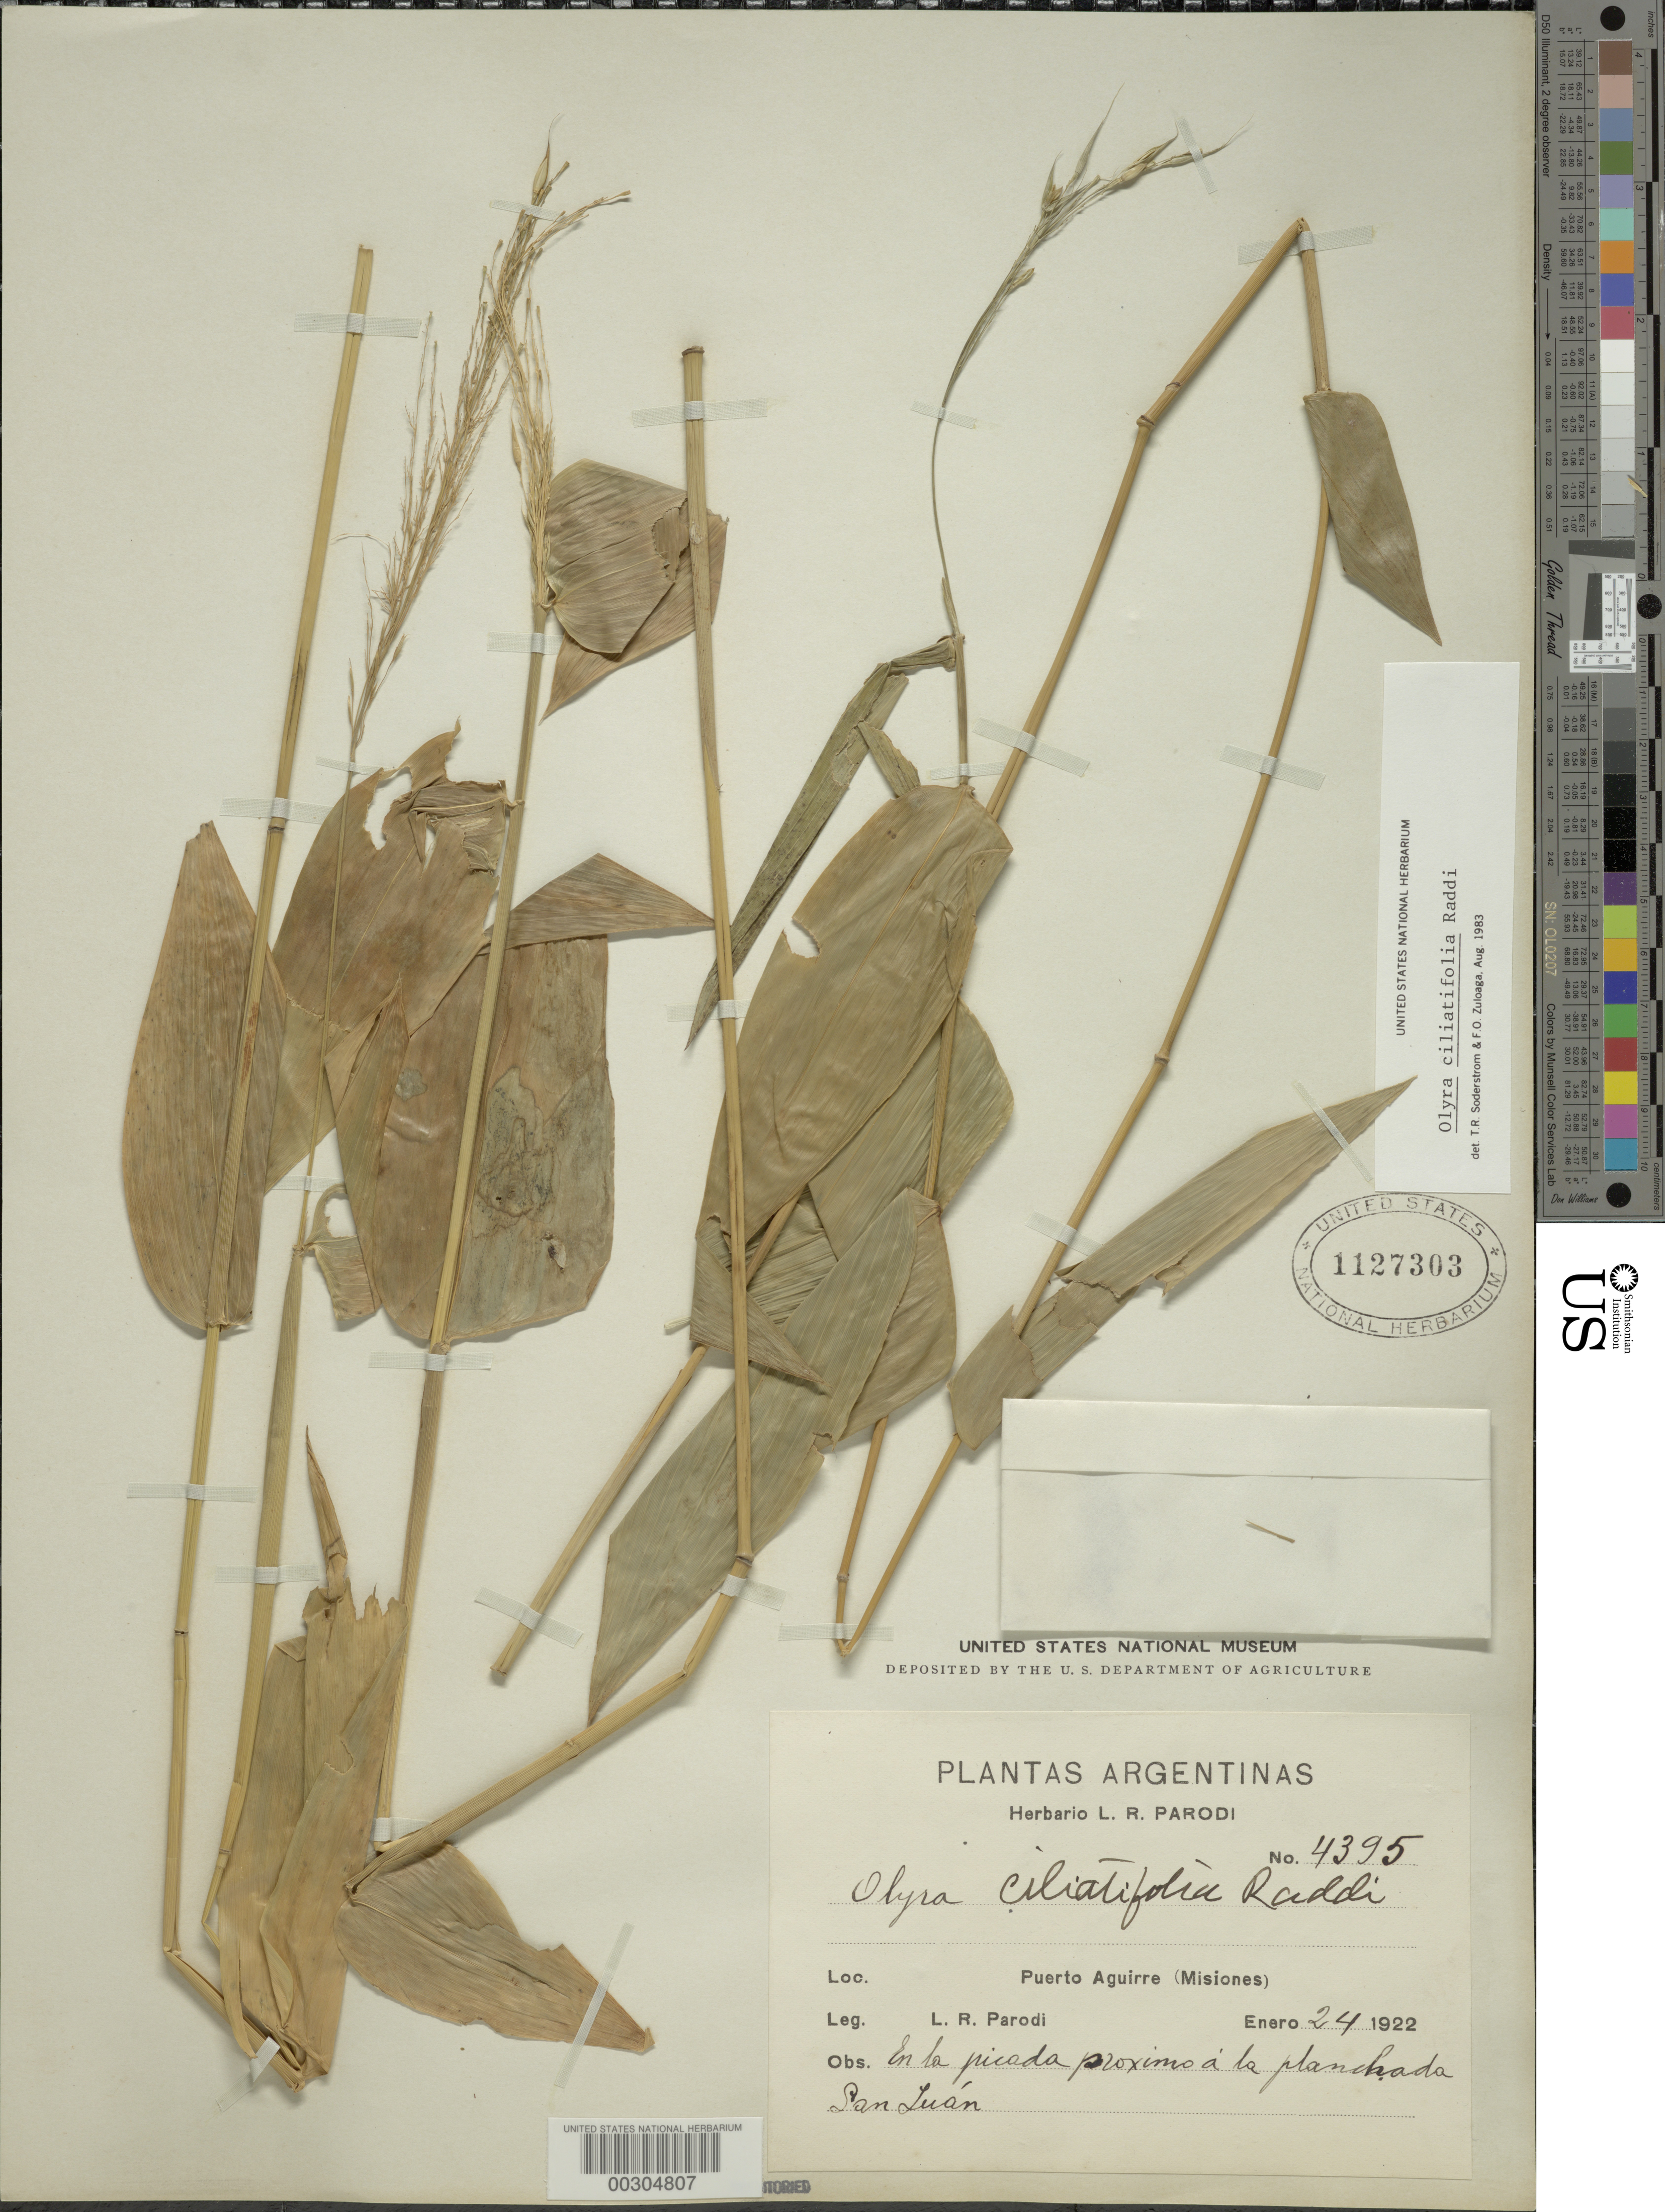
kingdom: Plantae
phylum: Tracheophyta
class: Liliopsida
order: Poales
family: Poaceae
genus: Olyra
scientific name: Olyra ciliatifolia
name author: Raddi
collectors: L. R. Parodi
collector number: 4395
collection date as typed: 24 Jan 1922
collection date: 1922-01-24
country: Argentina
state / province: Misiones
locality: Puerto Aguirre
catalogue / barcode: US 1127303